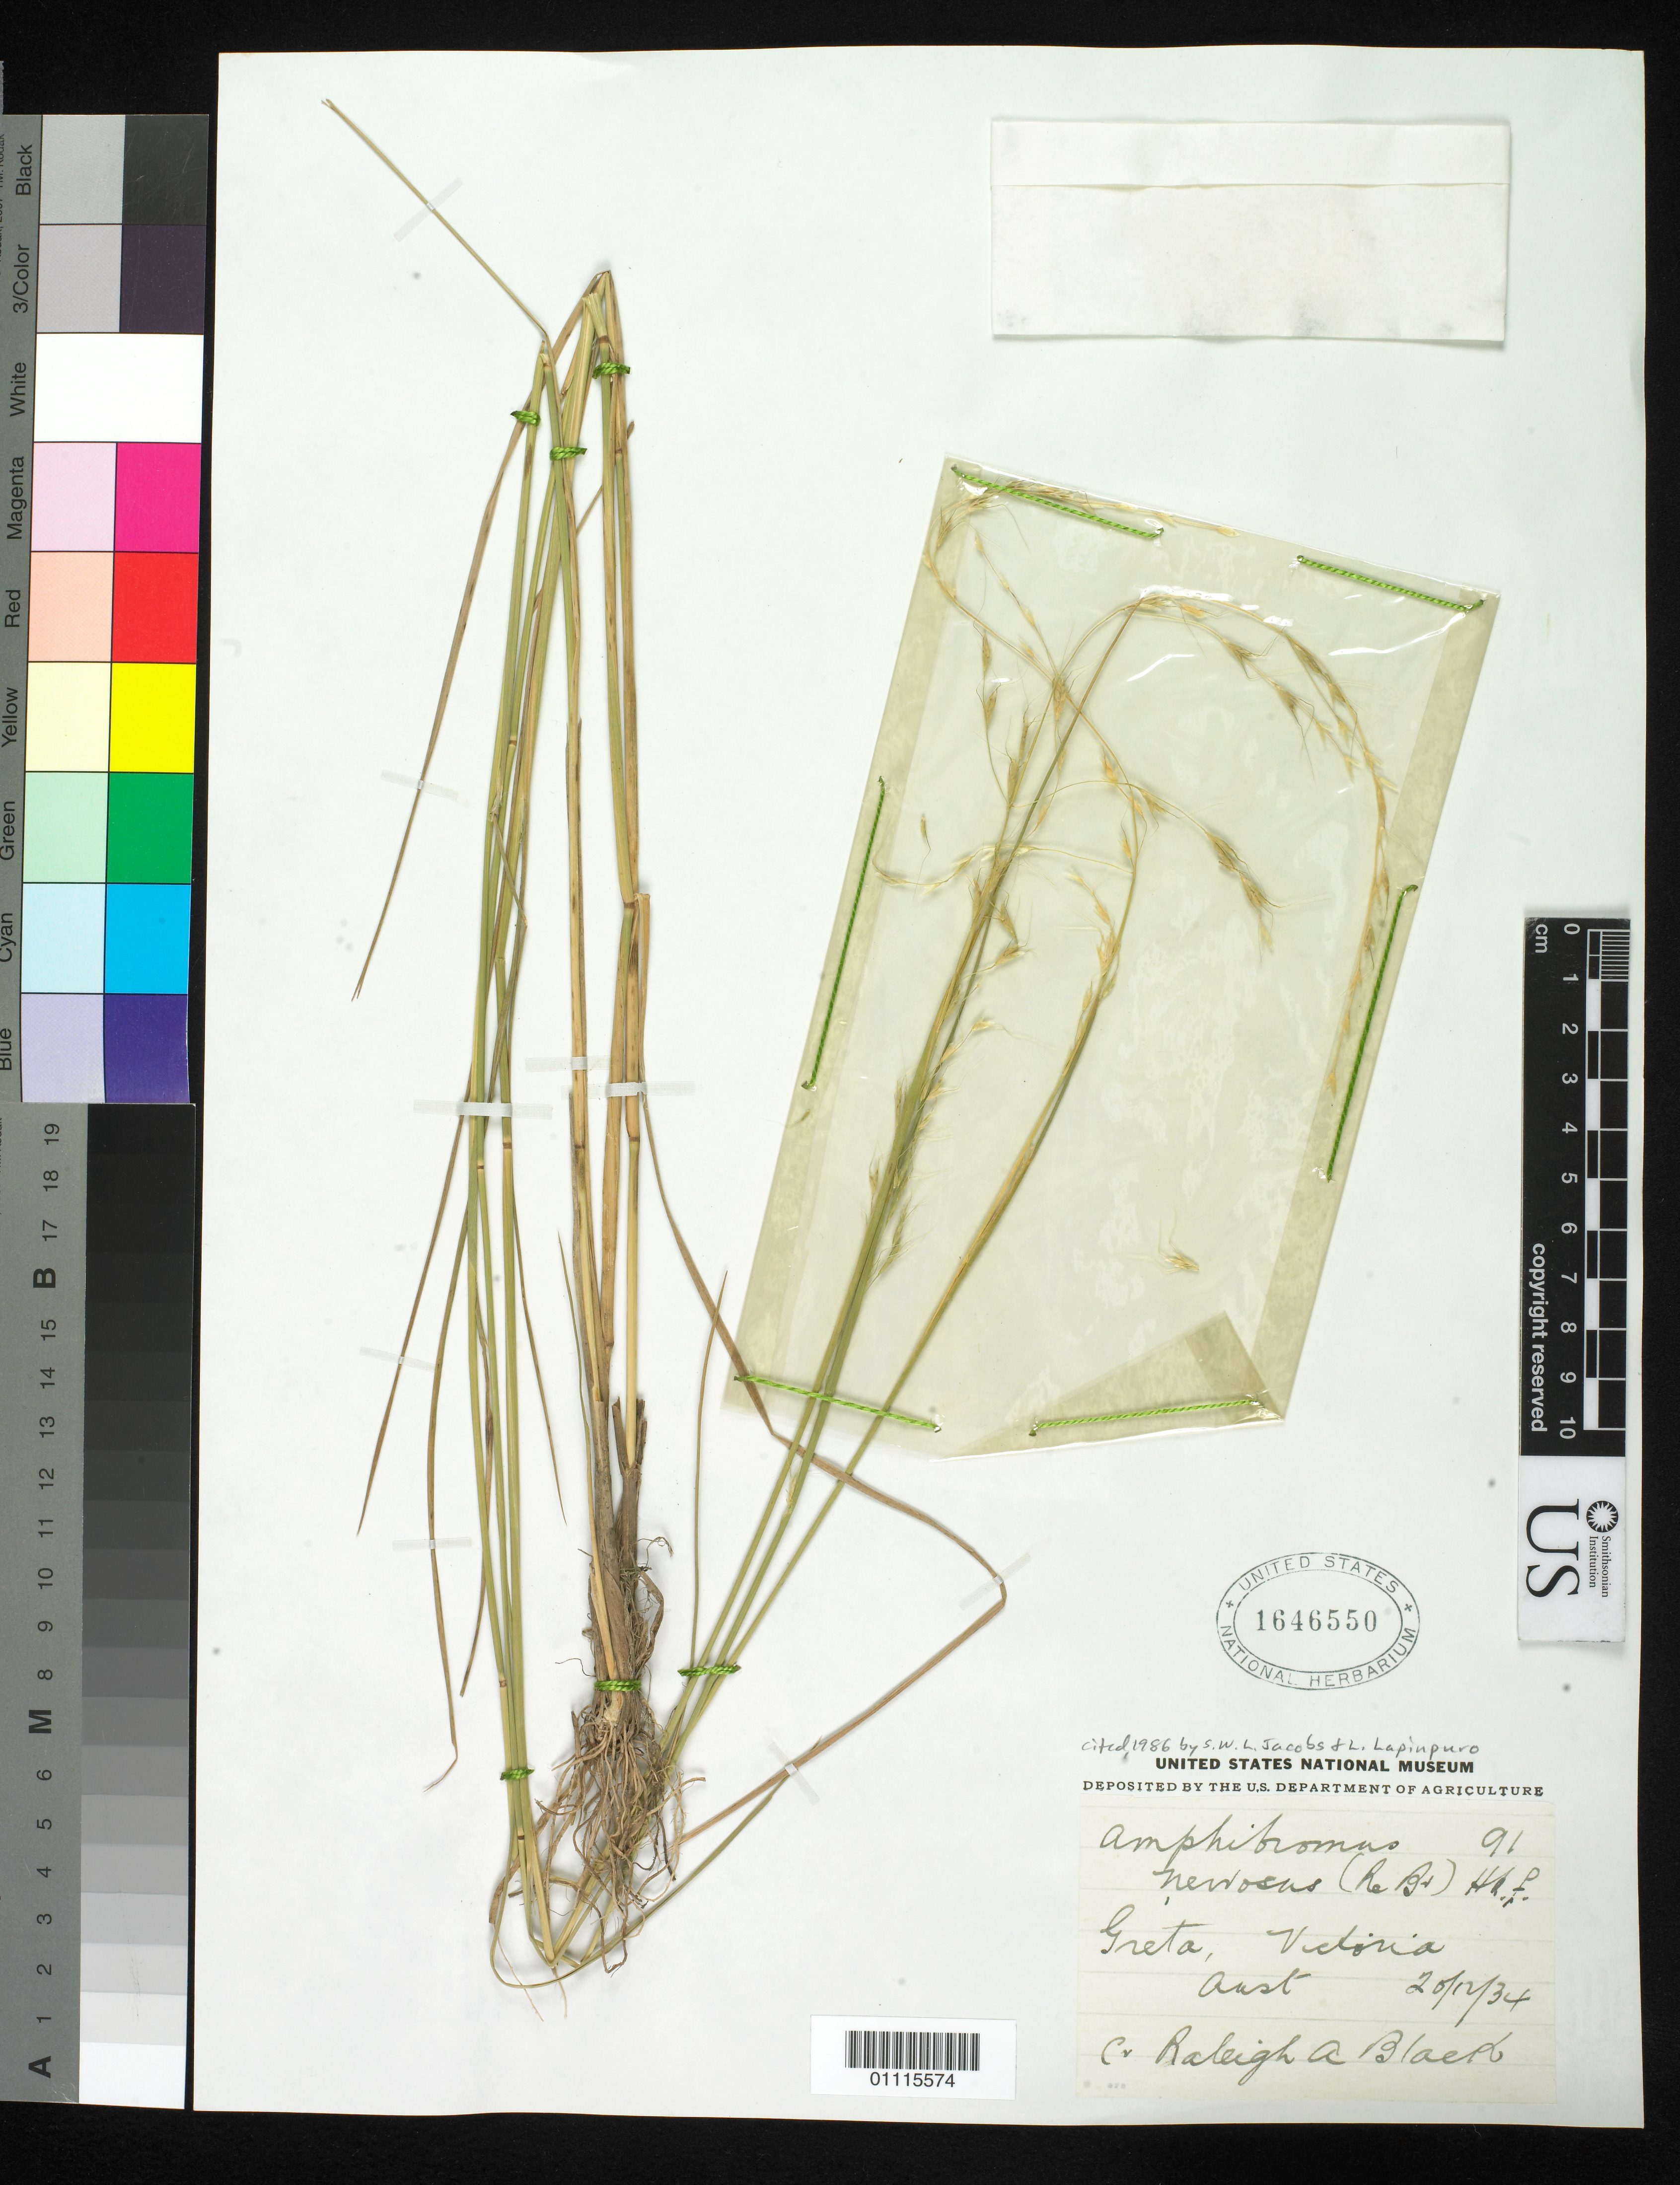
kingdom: Plantae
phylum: Tracheophyta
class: Liliopsida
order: Poales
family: Poaceae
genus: Amphibromus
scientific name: Amphibromus nervosus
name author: (Hook. f.) Baill.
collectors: R. A. Black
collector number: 91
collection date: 1934-12-20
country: Australia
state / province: Victoria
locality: Greta.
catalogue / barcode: US 1646550